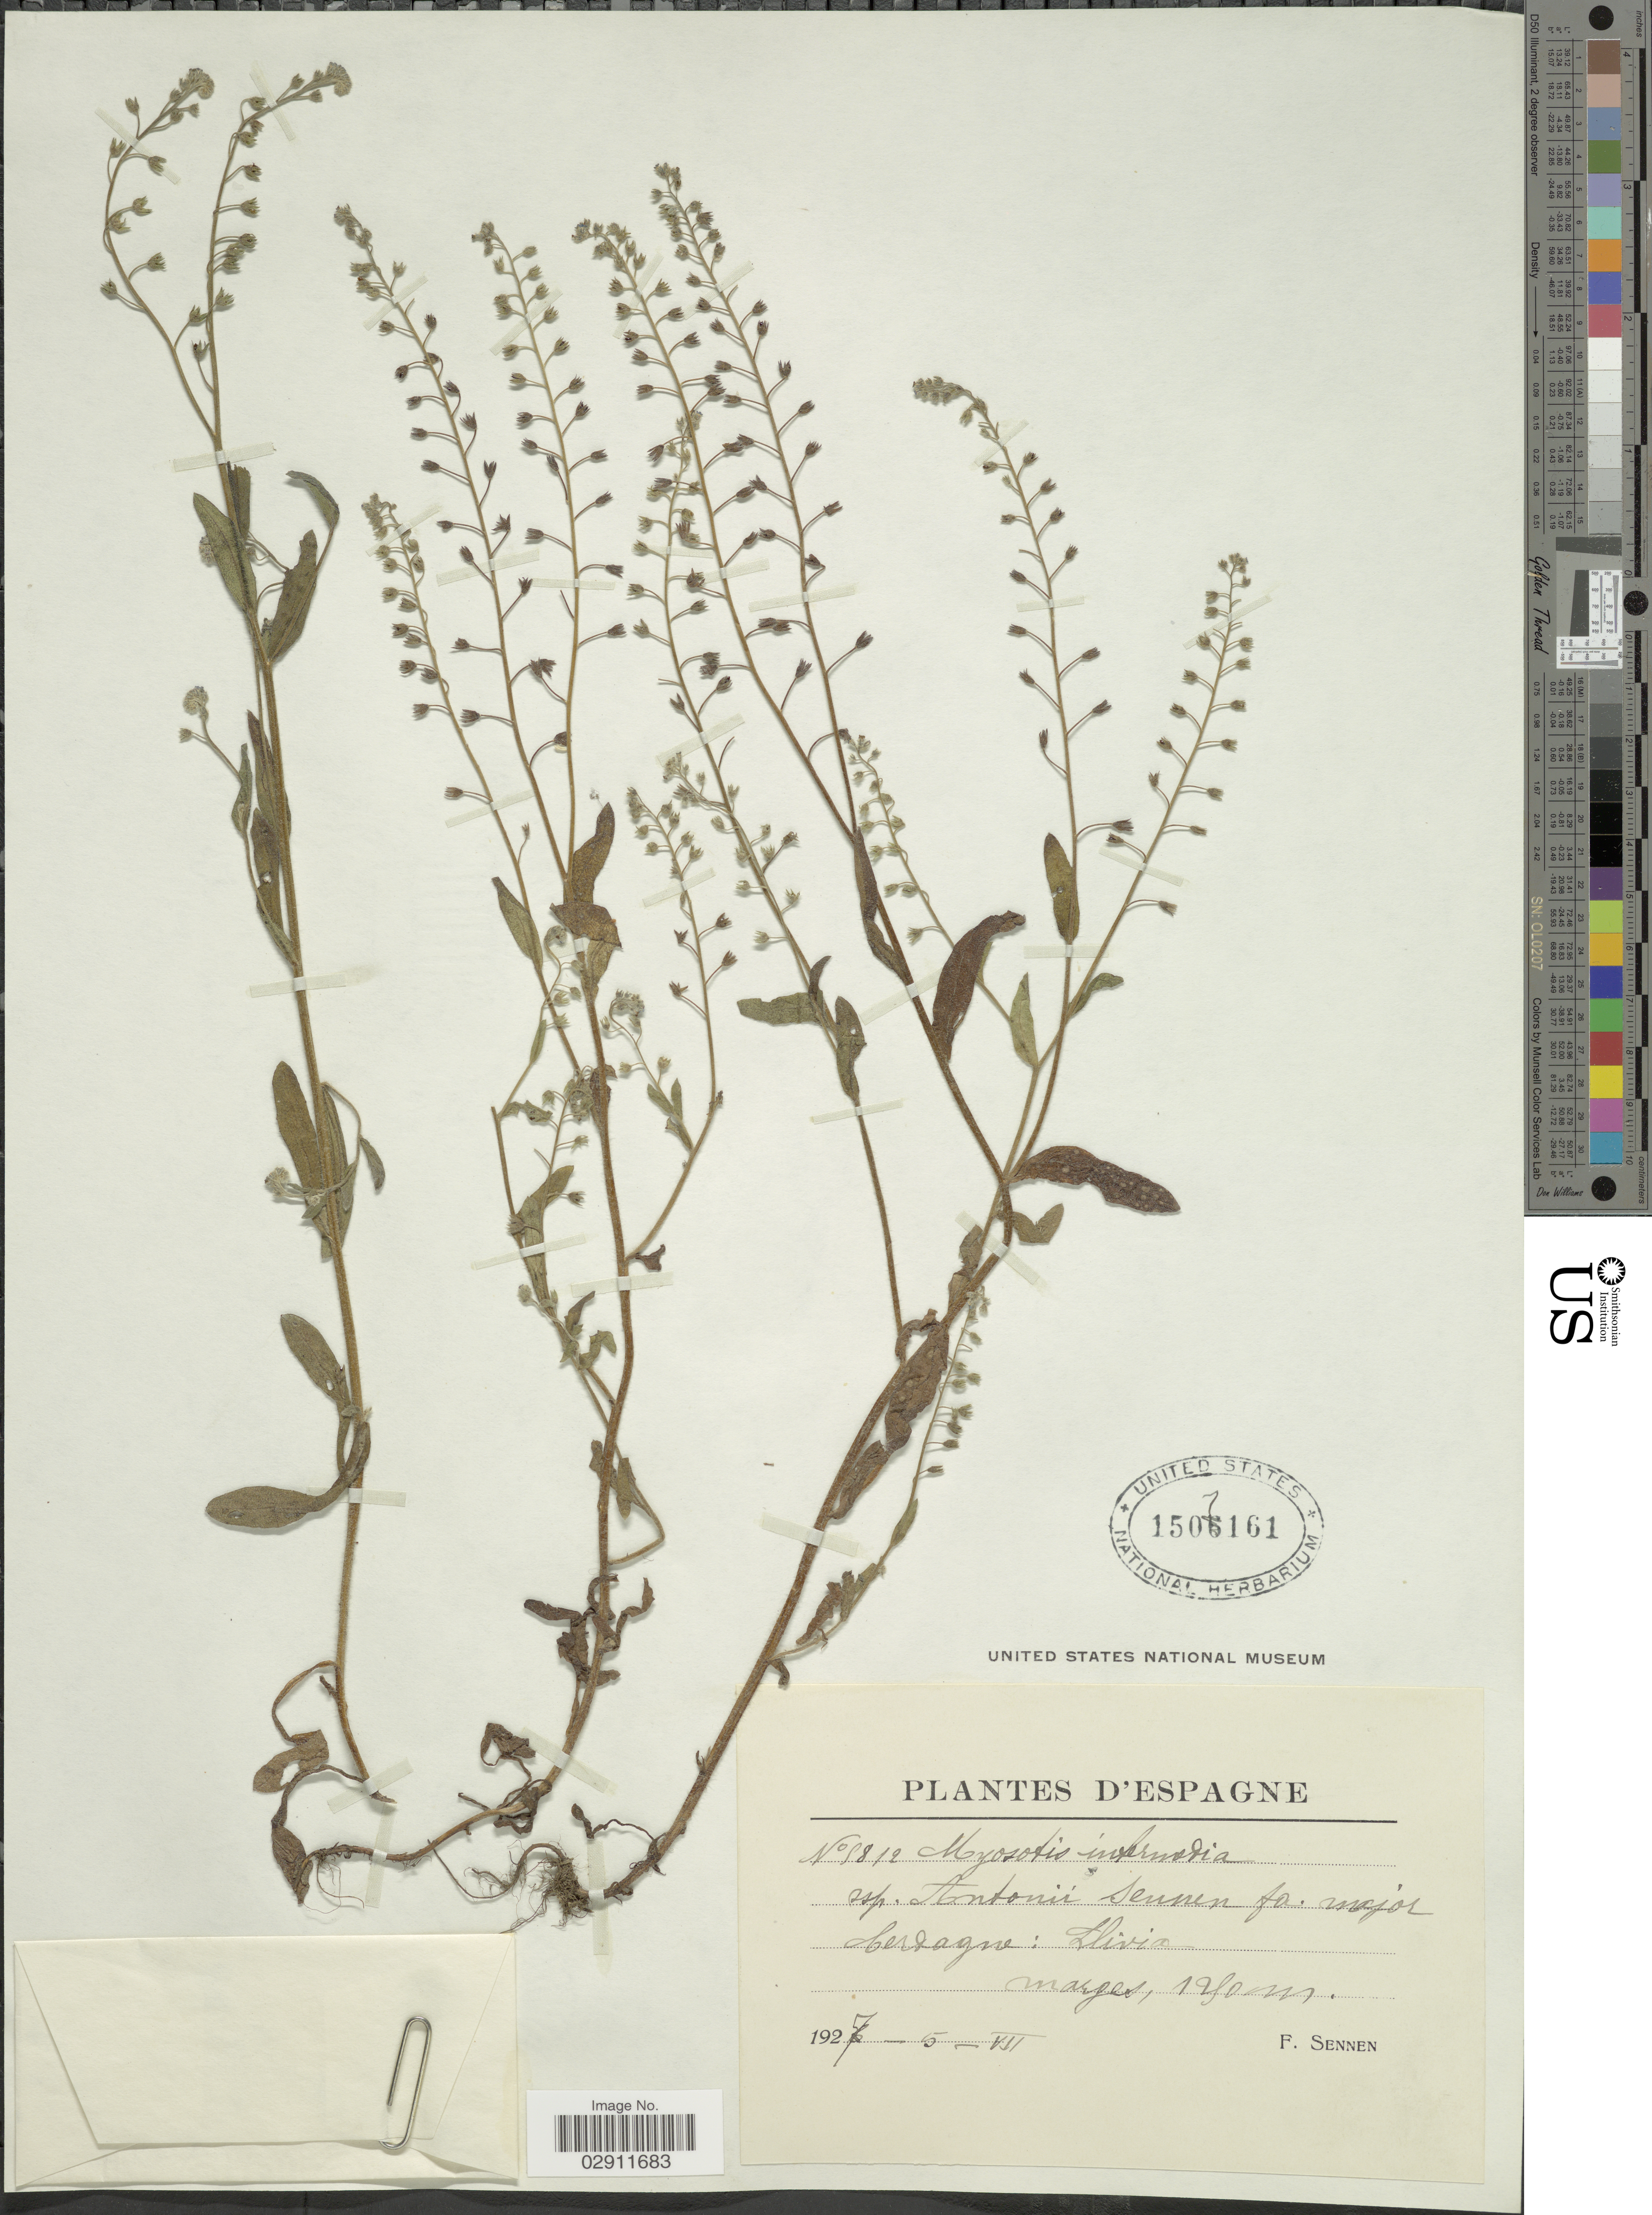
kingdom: Plantae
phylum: Tracheophyta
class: Magnoliopsida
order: Boraginales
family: Boraginaceae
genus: Myosotis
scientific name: Myosotis intermedia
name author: Link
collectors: E. Sennen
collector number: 5812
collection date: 1927-07-05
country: Spain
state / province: Islas Baleares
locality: Cerdagne: Llivia.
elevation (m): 1250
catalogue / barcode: US 1507161